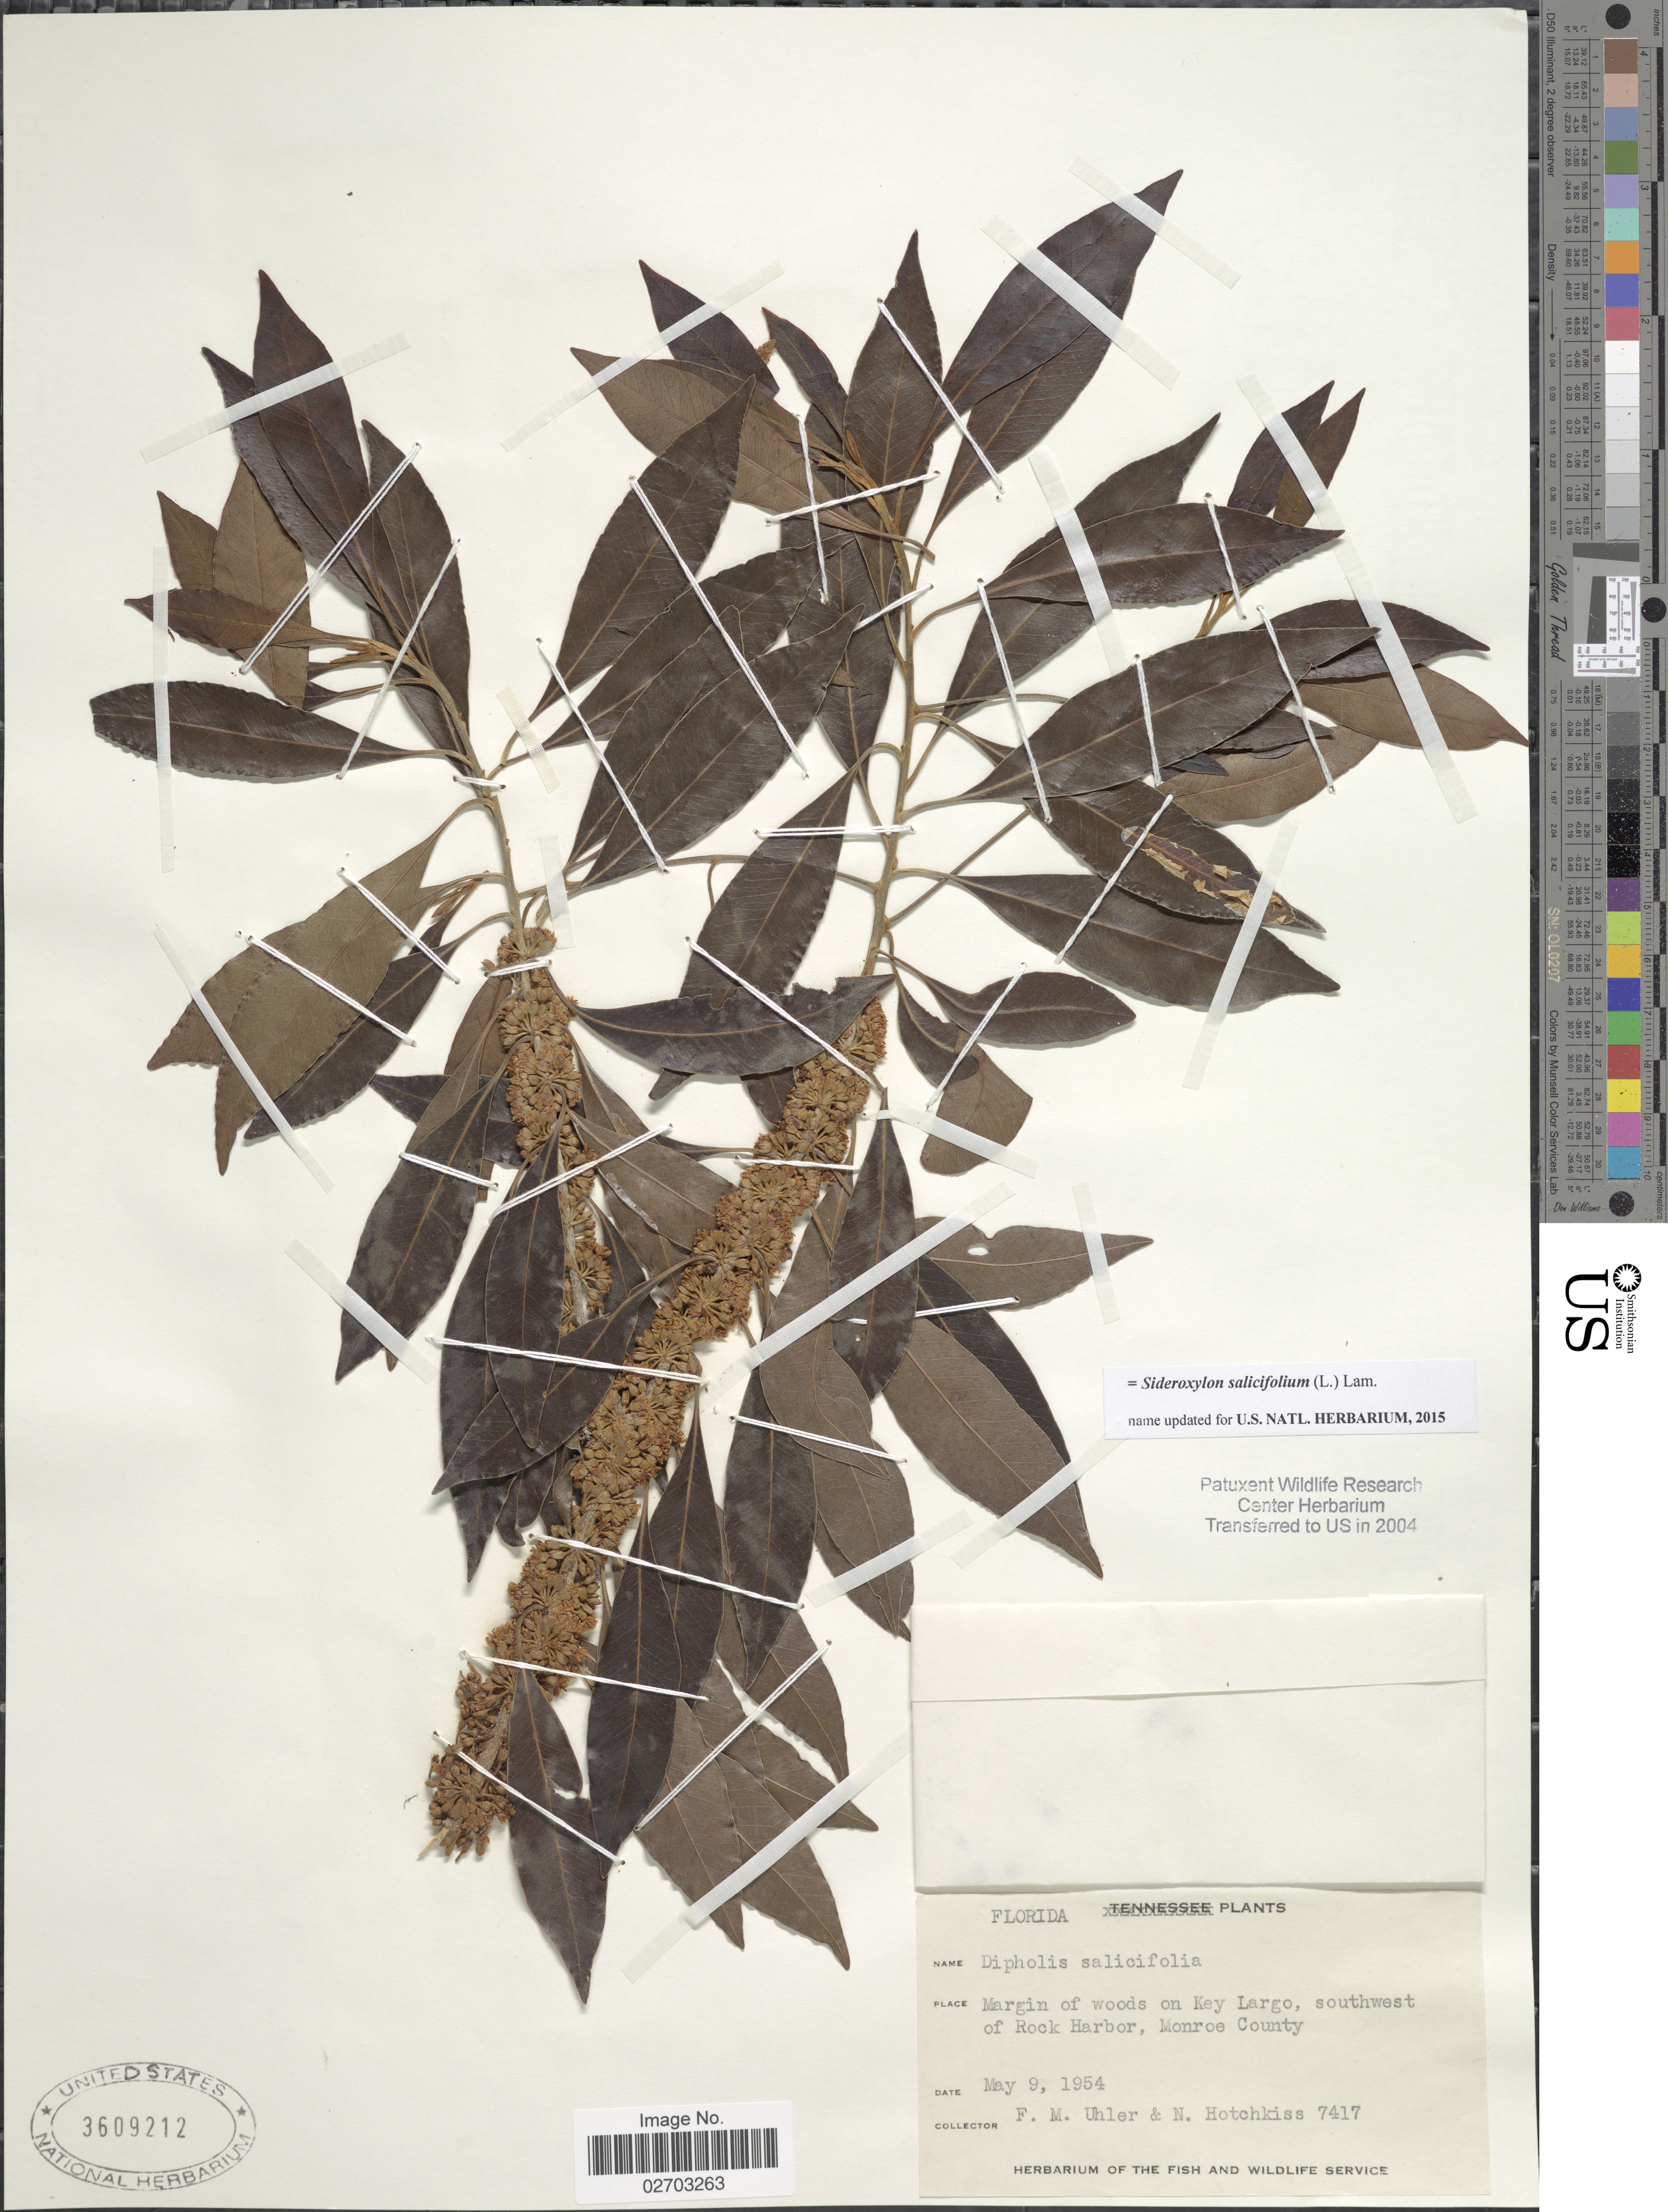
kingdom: Plantae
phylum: Tracheophyta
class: Magnoliopsida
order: Ericales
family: Sapotaceae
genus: Sideroxylon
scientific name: Sideroxylon salicifolium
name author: (L.) Lam.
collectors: F. M. Uhler & N. Hotchkiss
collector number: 7417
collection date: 1954-05-09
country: United States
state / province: Florida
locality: Margin of woods on Key Largo, southwest of Rock Harbor, Monroe County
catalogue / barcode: US 3609212